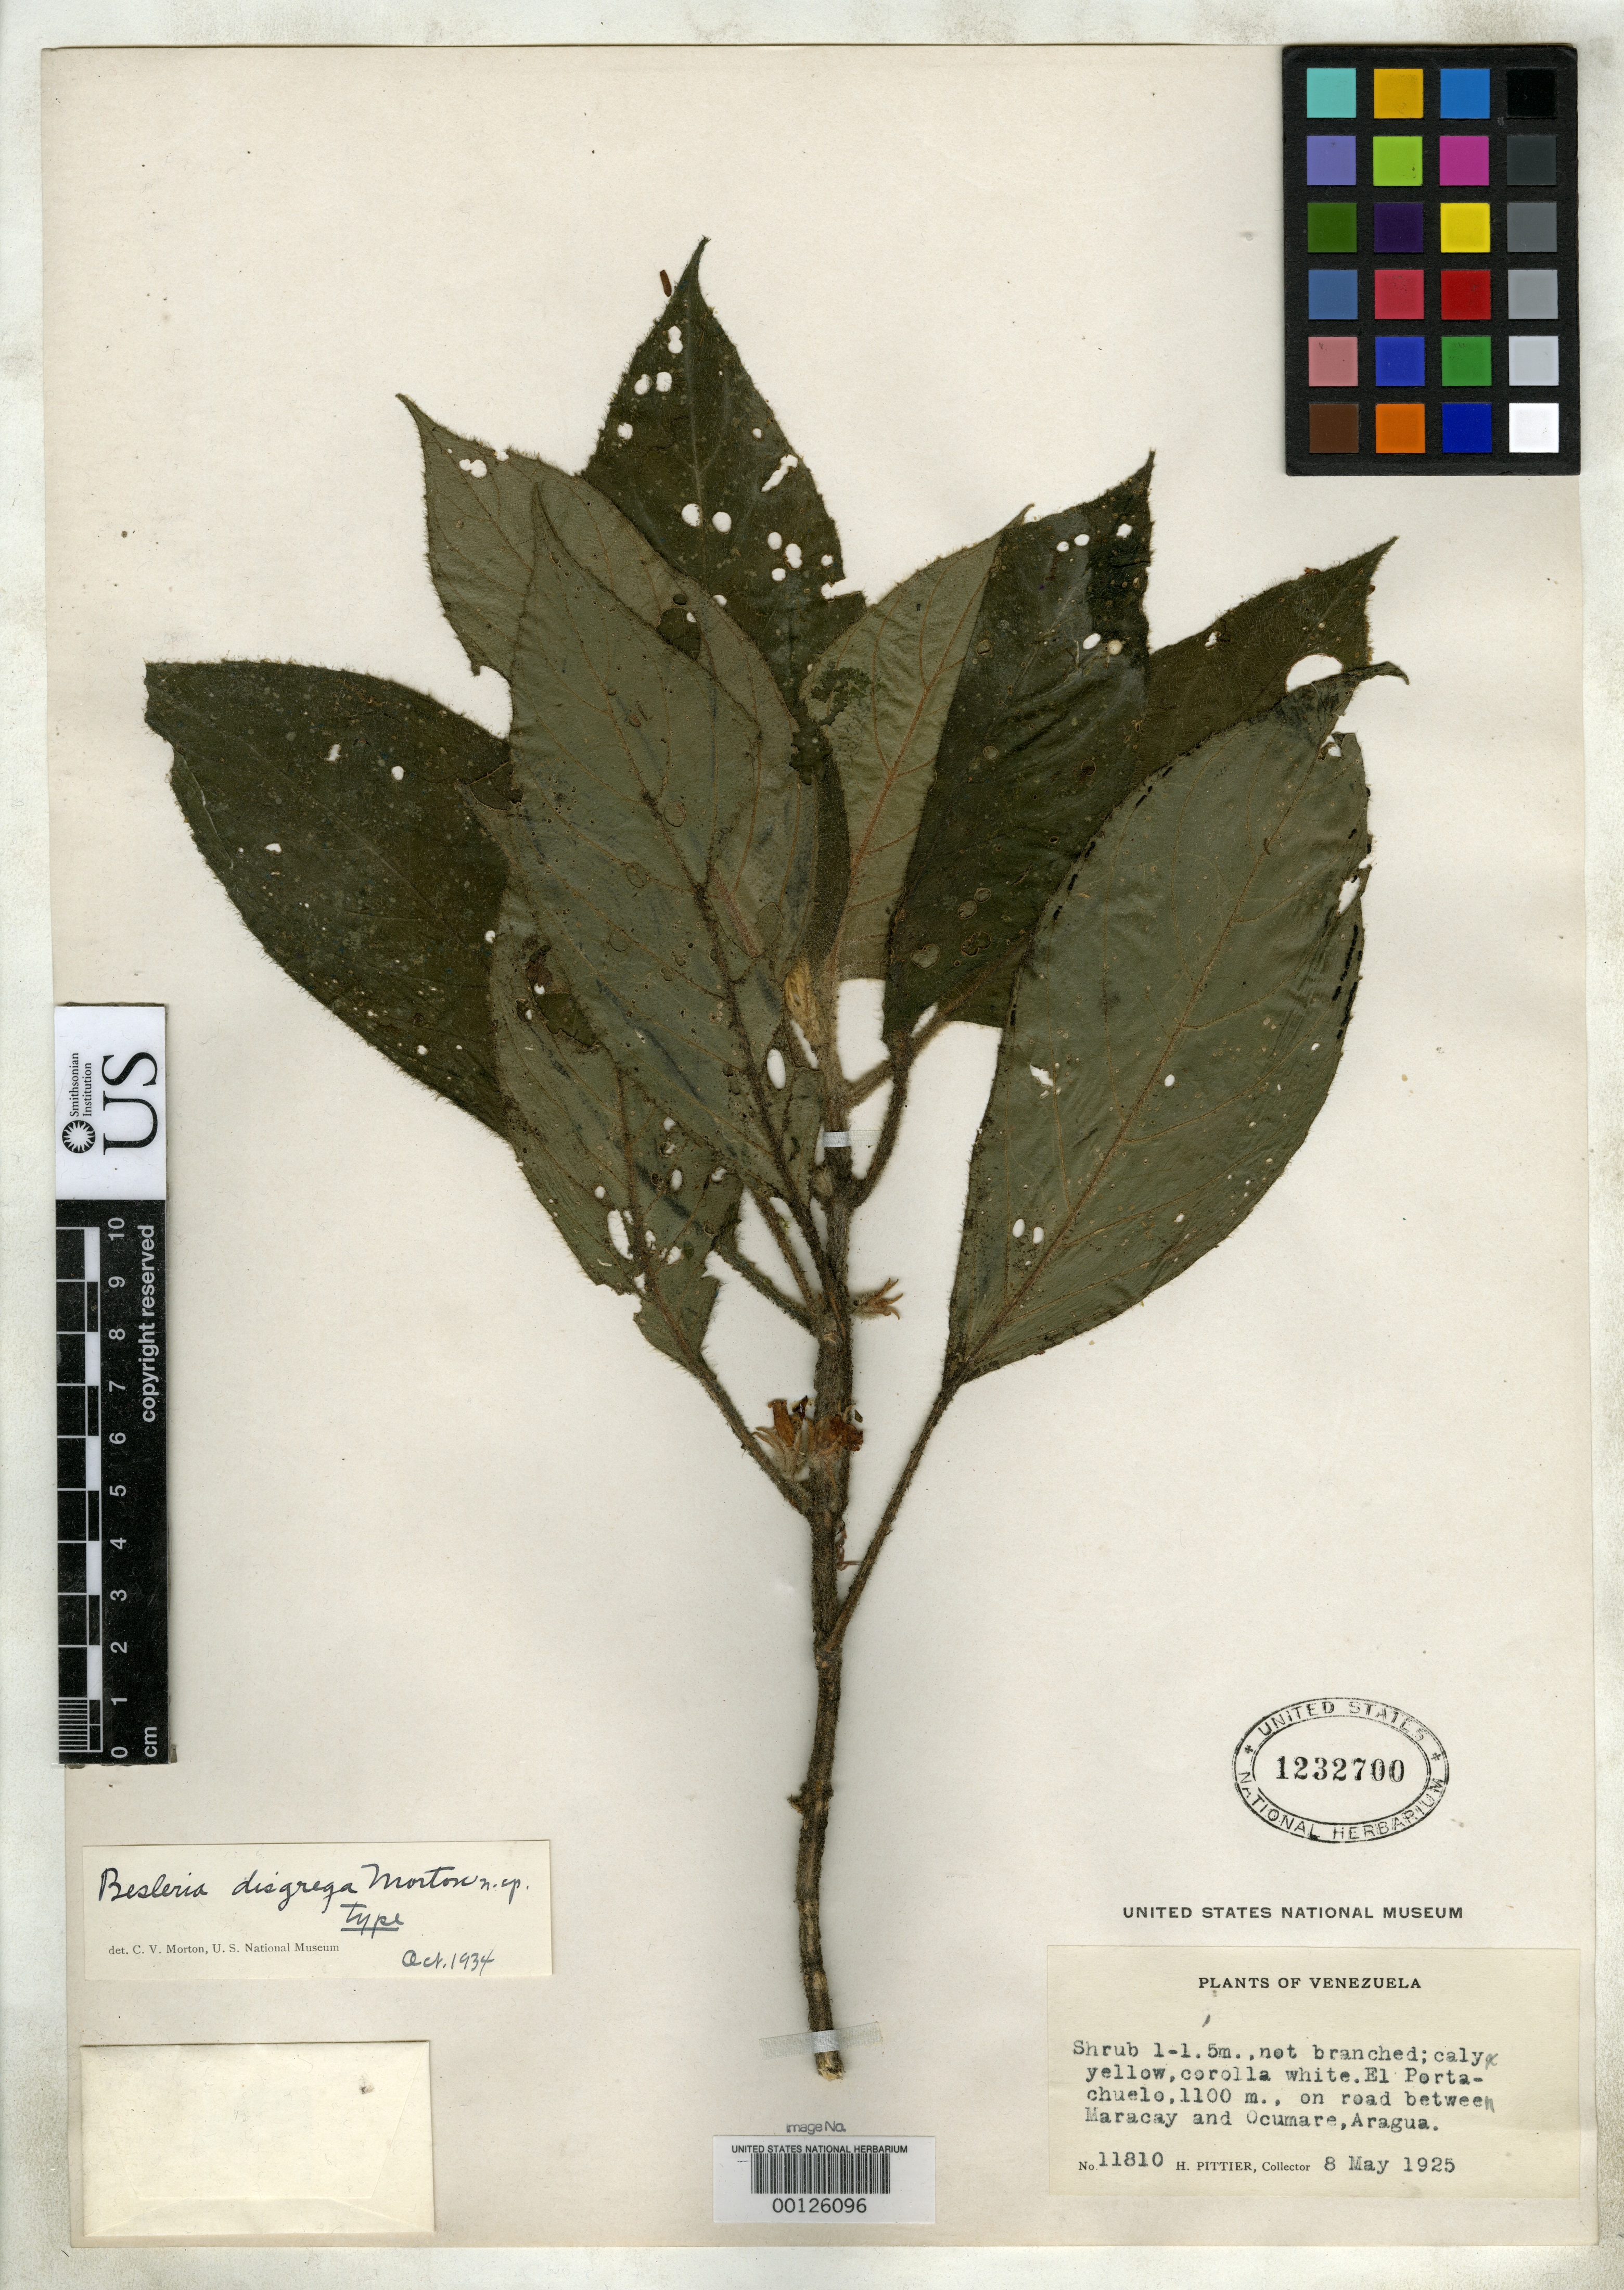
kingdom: Plantae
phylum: Tracheophyta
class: Magnoliopsida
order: Lamiales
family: Gesneriaceae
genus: Besleria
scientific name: Besleria disgrega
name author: C.V. Morton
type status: Holotype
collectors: H. F. Pittier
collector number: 11810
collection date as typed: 08 May 1925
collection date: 1925-05-08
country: Venezuela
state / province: Aragua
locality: El Portochuela, road between Maracay & Ocumare.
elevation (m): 1100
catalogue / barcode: US 1232700